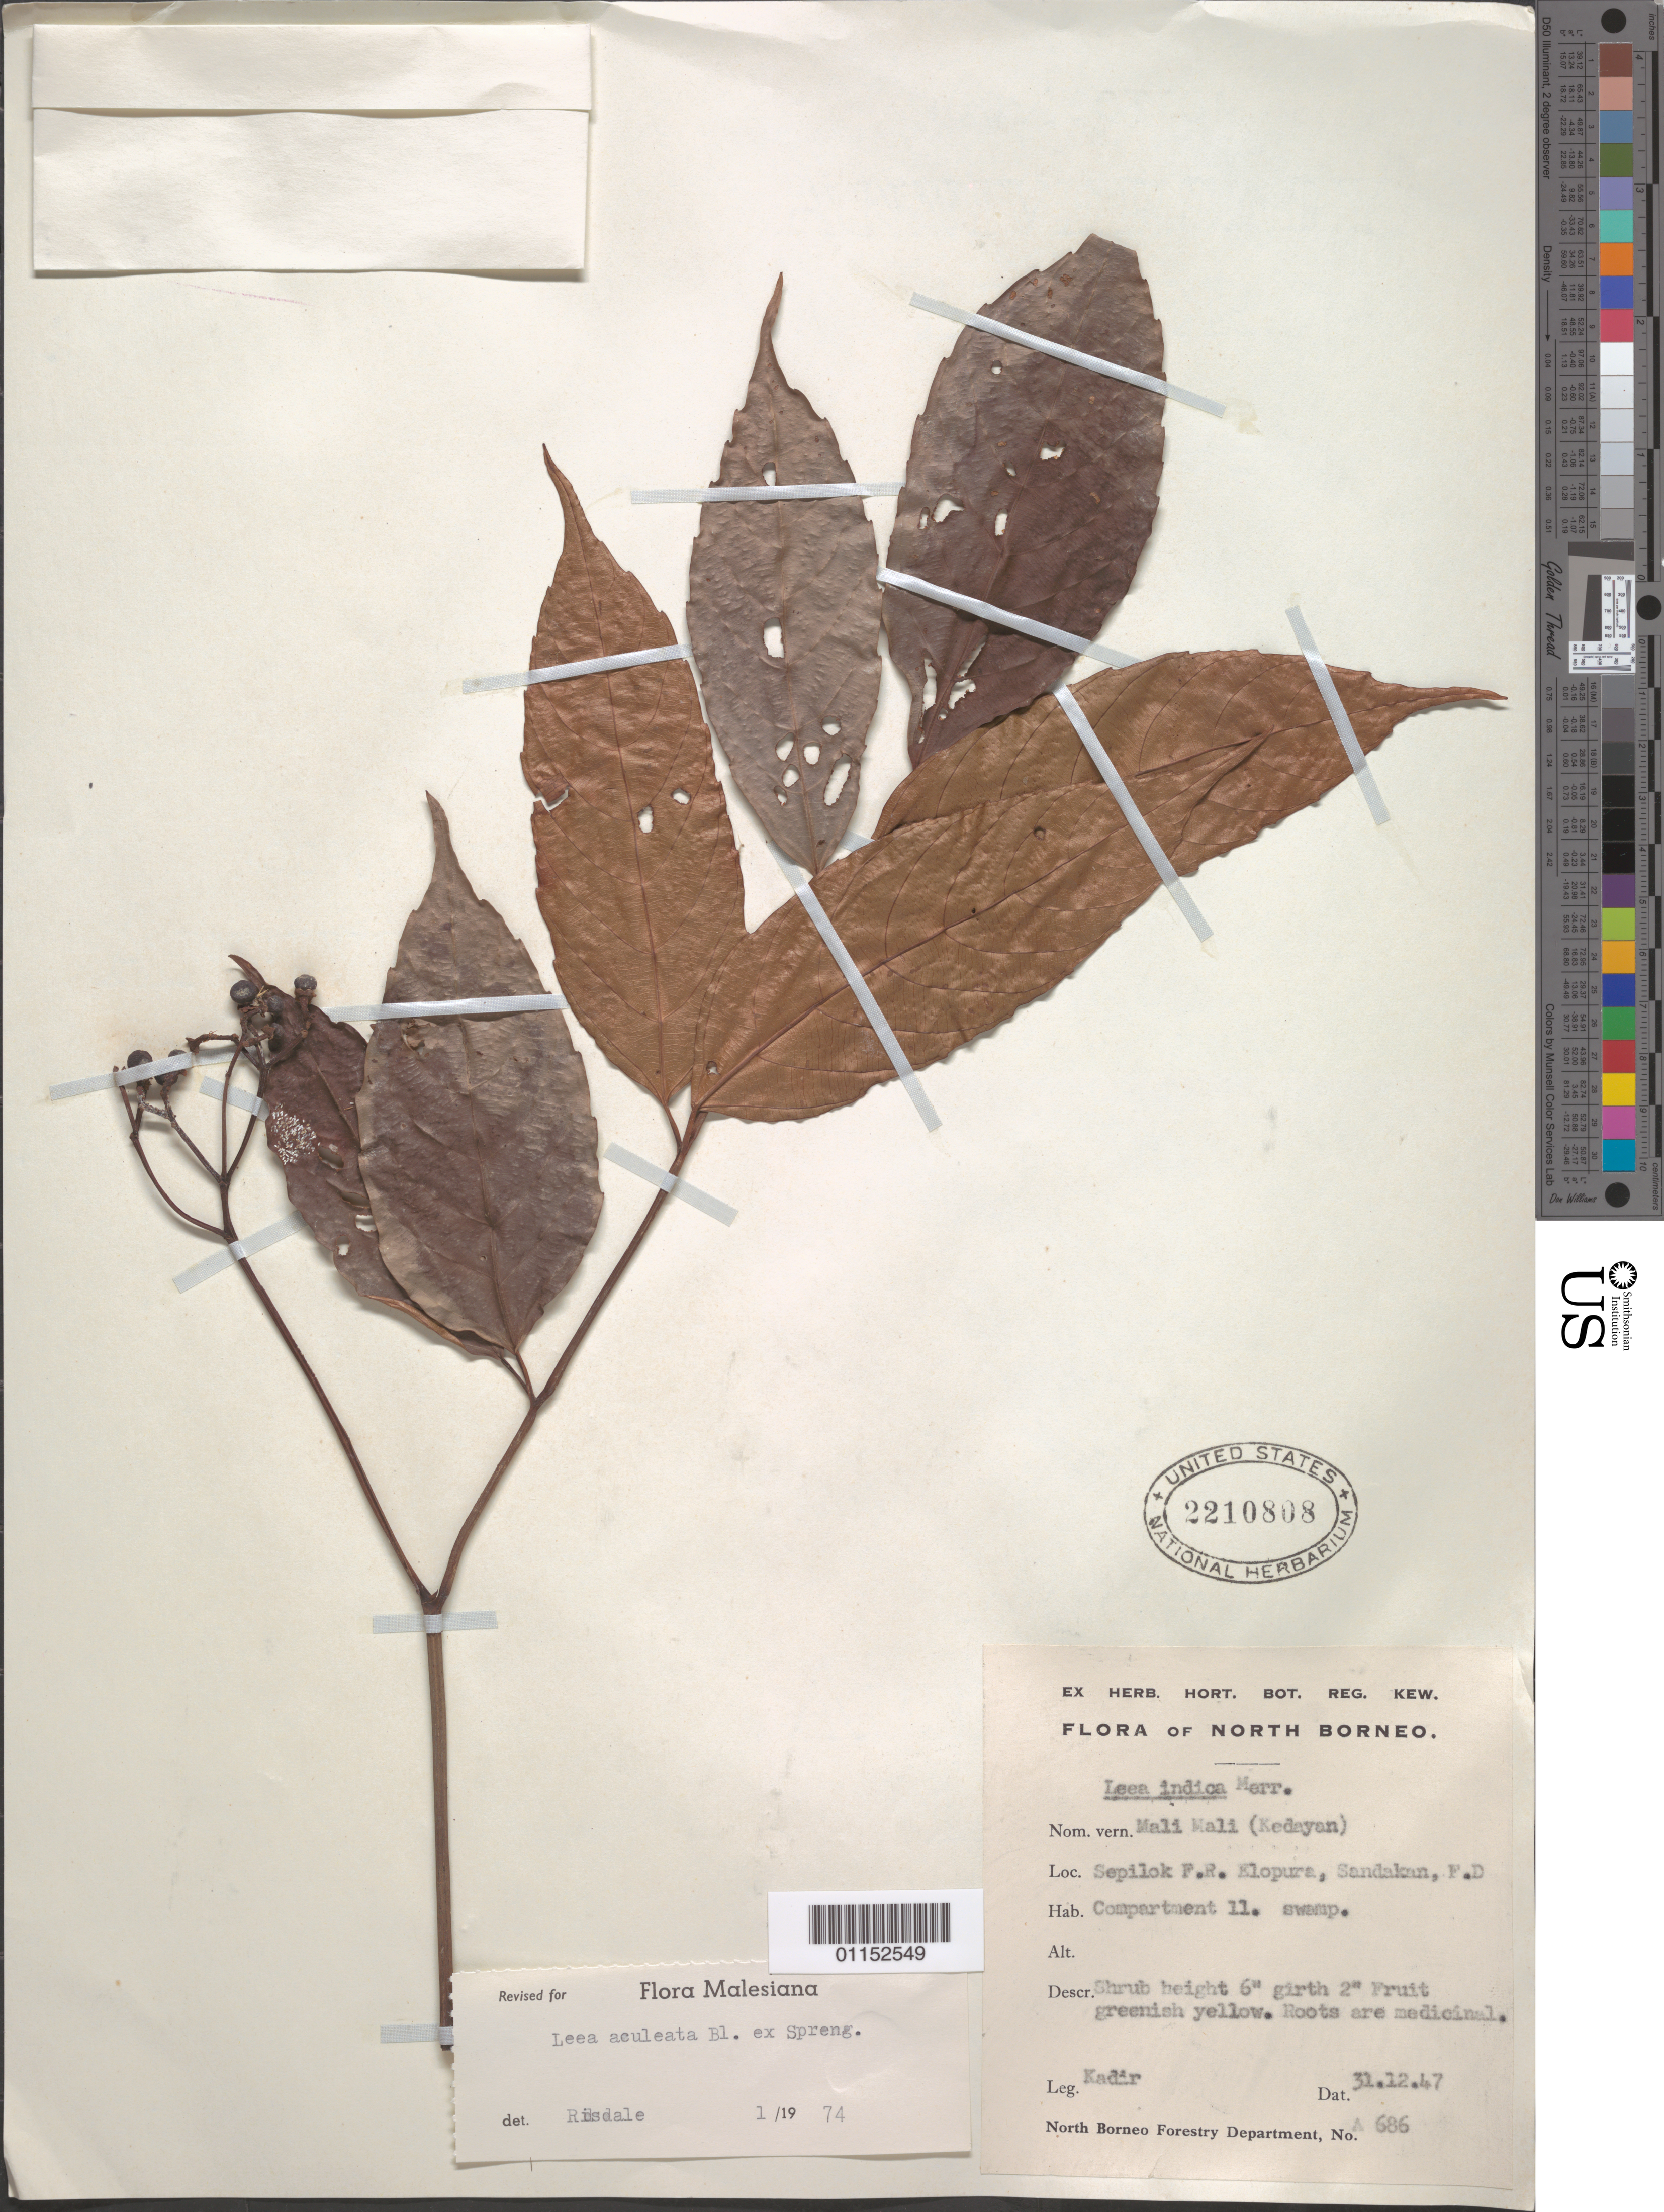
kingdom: Plantae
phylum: Tracheophyta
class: Magnoliopsida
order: Vitales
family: Vitaceae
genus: Leea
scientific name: Leea aculeata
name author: Blume ex Spreng.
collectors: -. Kadir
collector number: A 686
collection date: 1947-12-31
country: Malaysia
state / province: Sabah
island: Borneo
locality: Speilok F.R. Elopura, Sandakan F.D.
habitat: Shrub.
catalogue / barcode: US 2210808